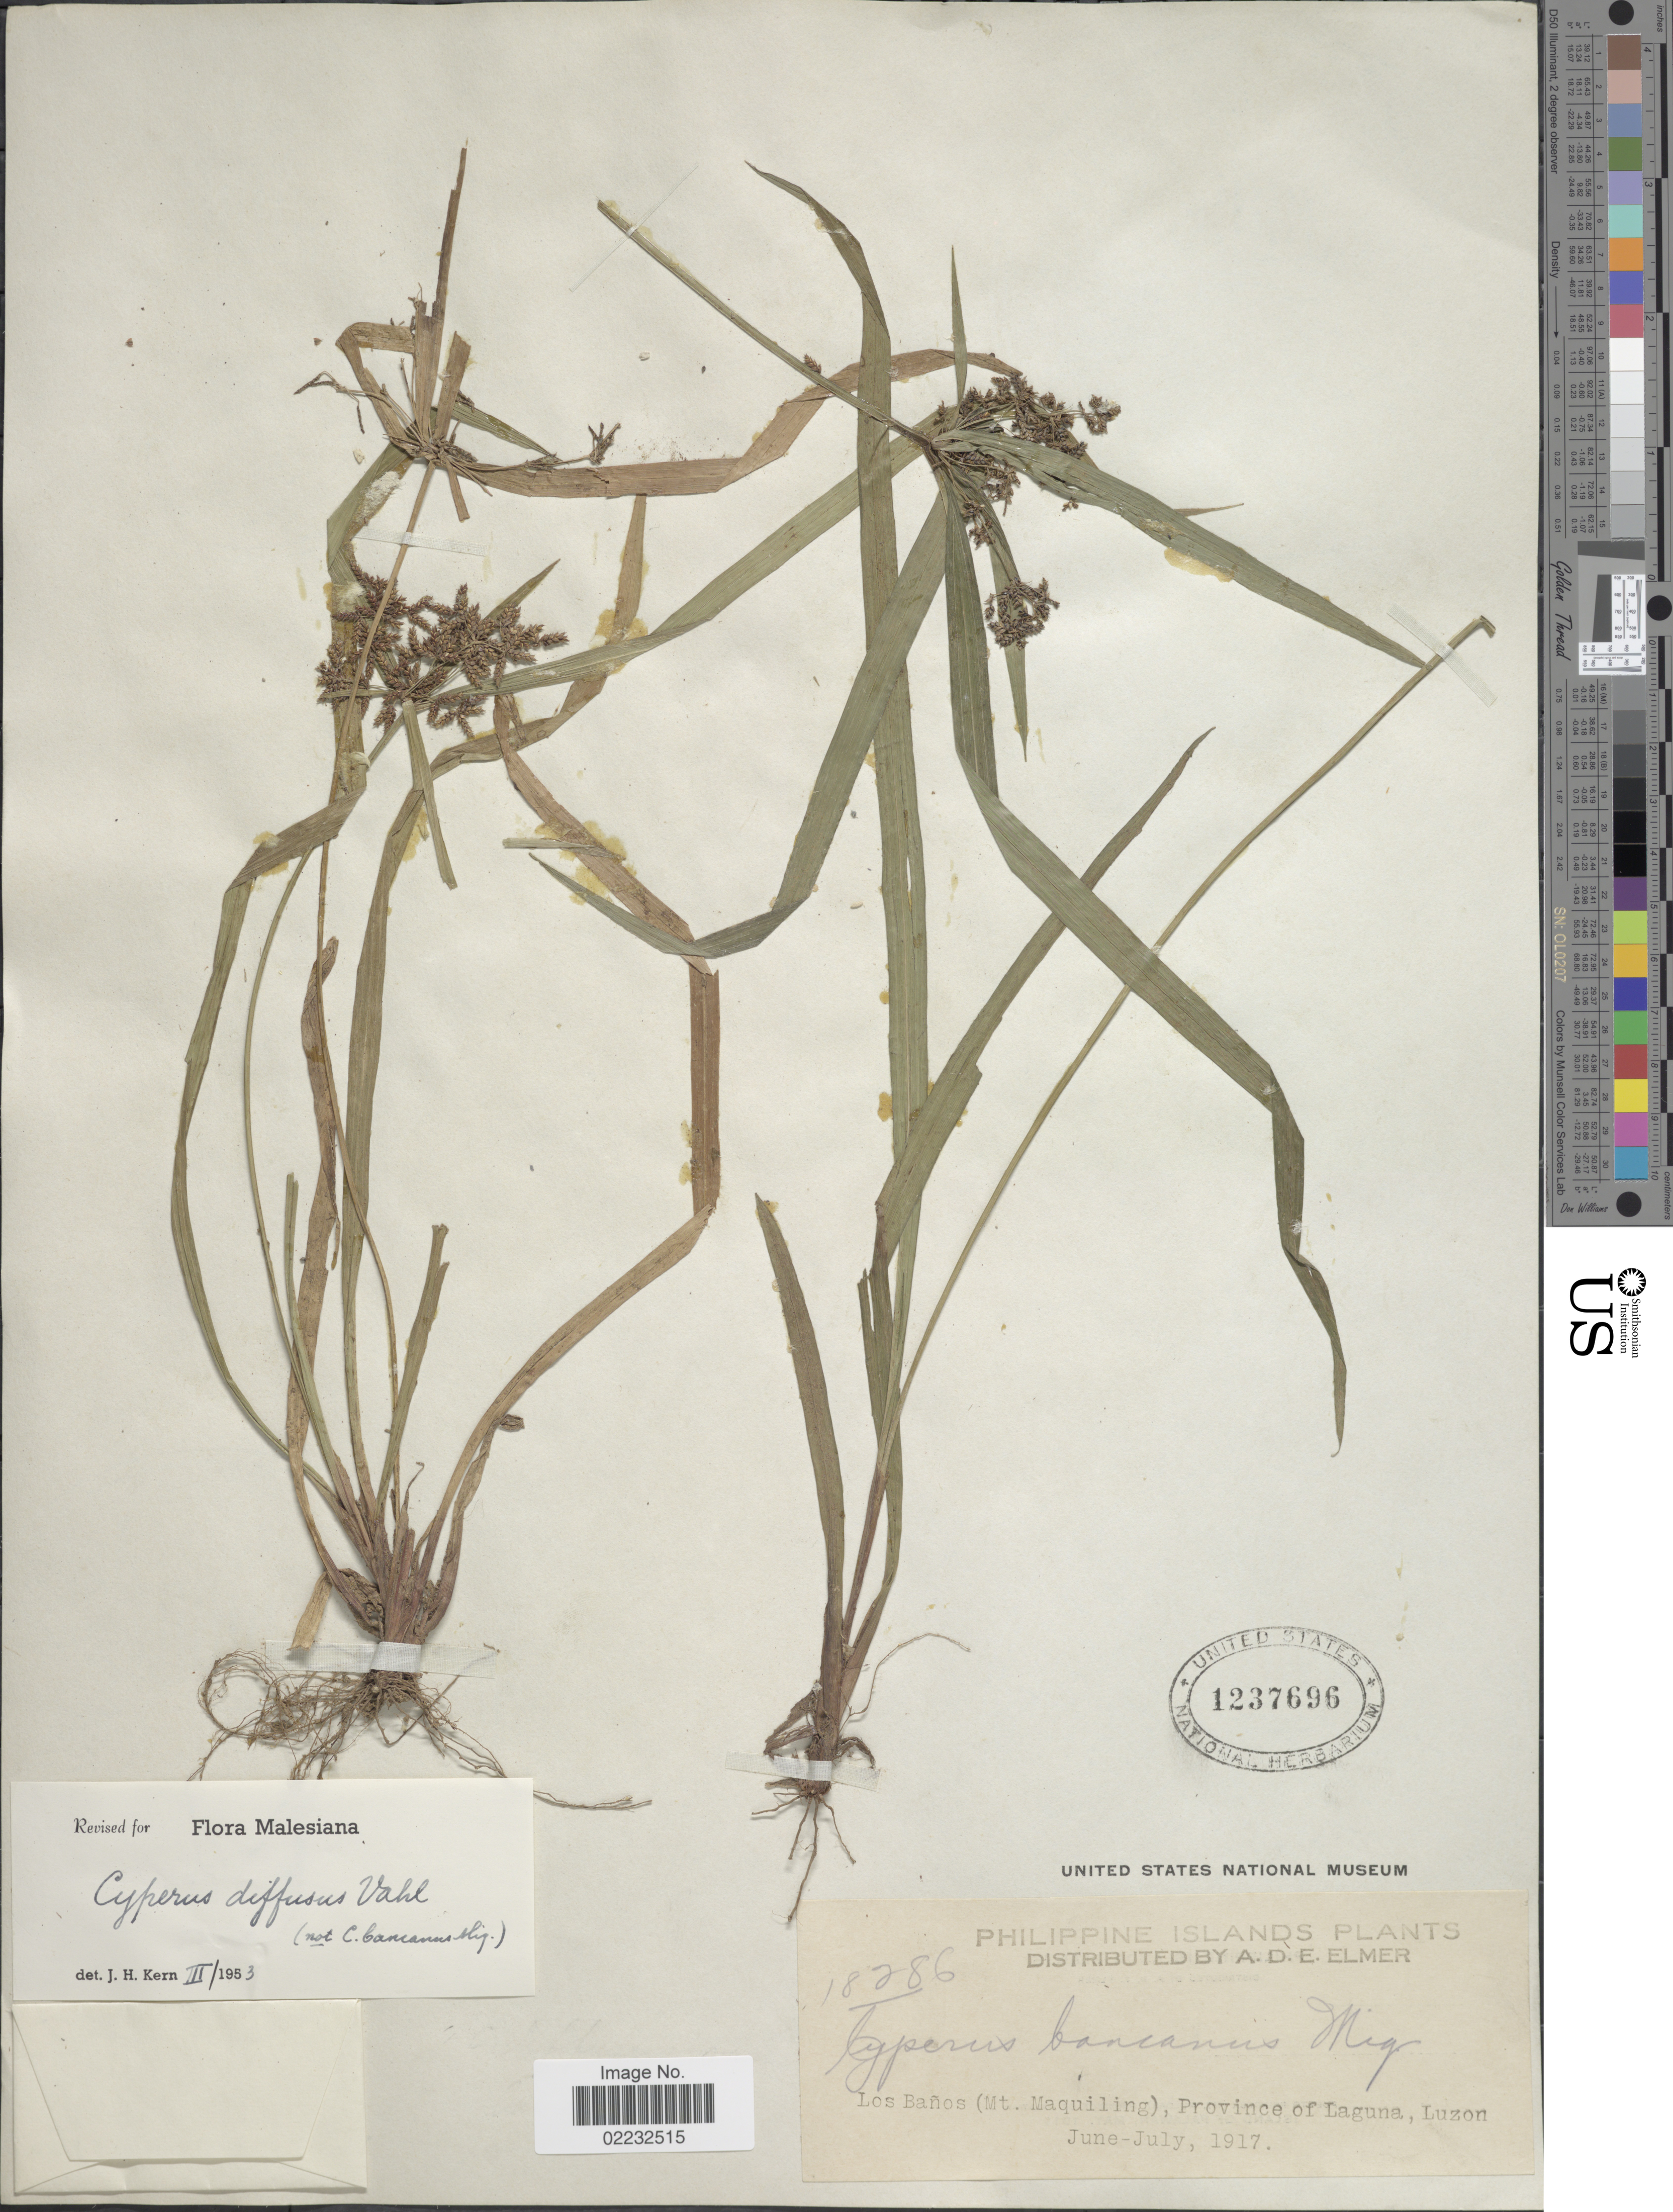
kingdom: Plantae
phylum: Tracheophyta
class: Liliopsida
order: Poales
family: Cyperaceae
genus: Cyperus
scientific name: Cyperus diffusus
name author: Vahl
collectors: A. D. E. Elmer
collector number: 18286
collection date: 1917-06/1917-07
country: Philippines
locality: Los Banos (Mt. Maquiling), Province of Laguna, Luzon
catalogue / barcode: US 1237696